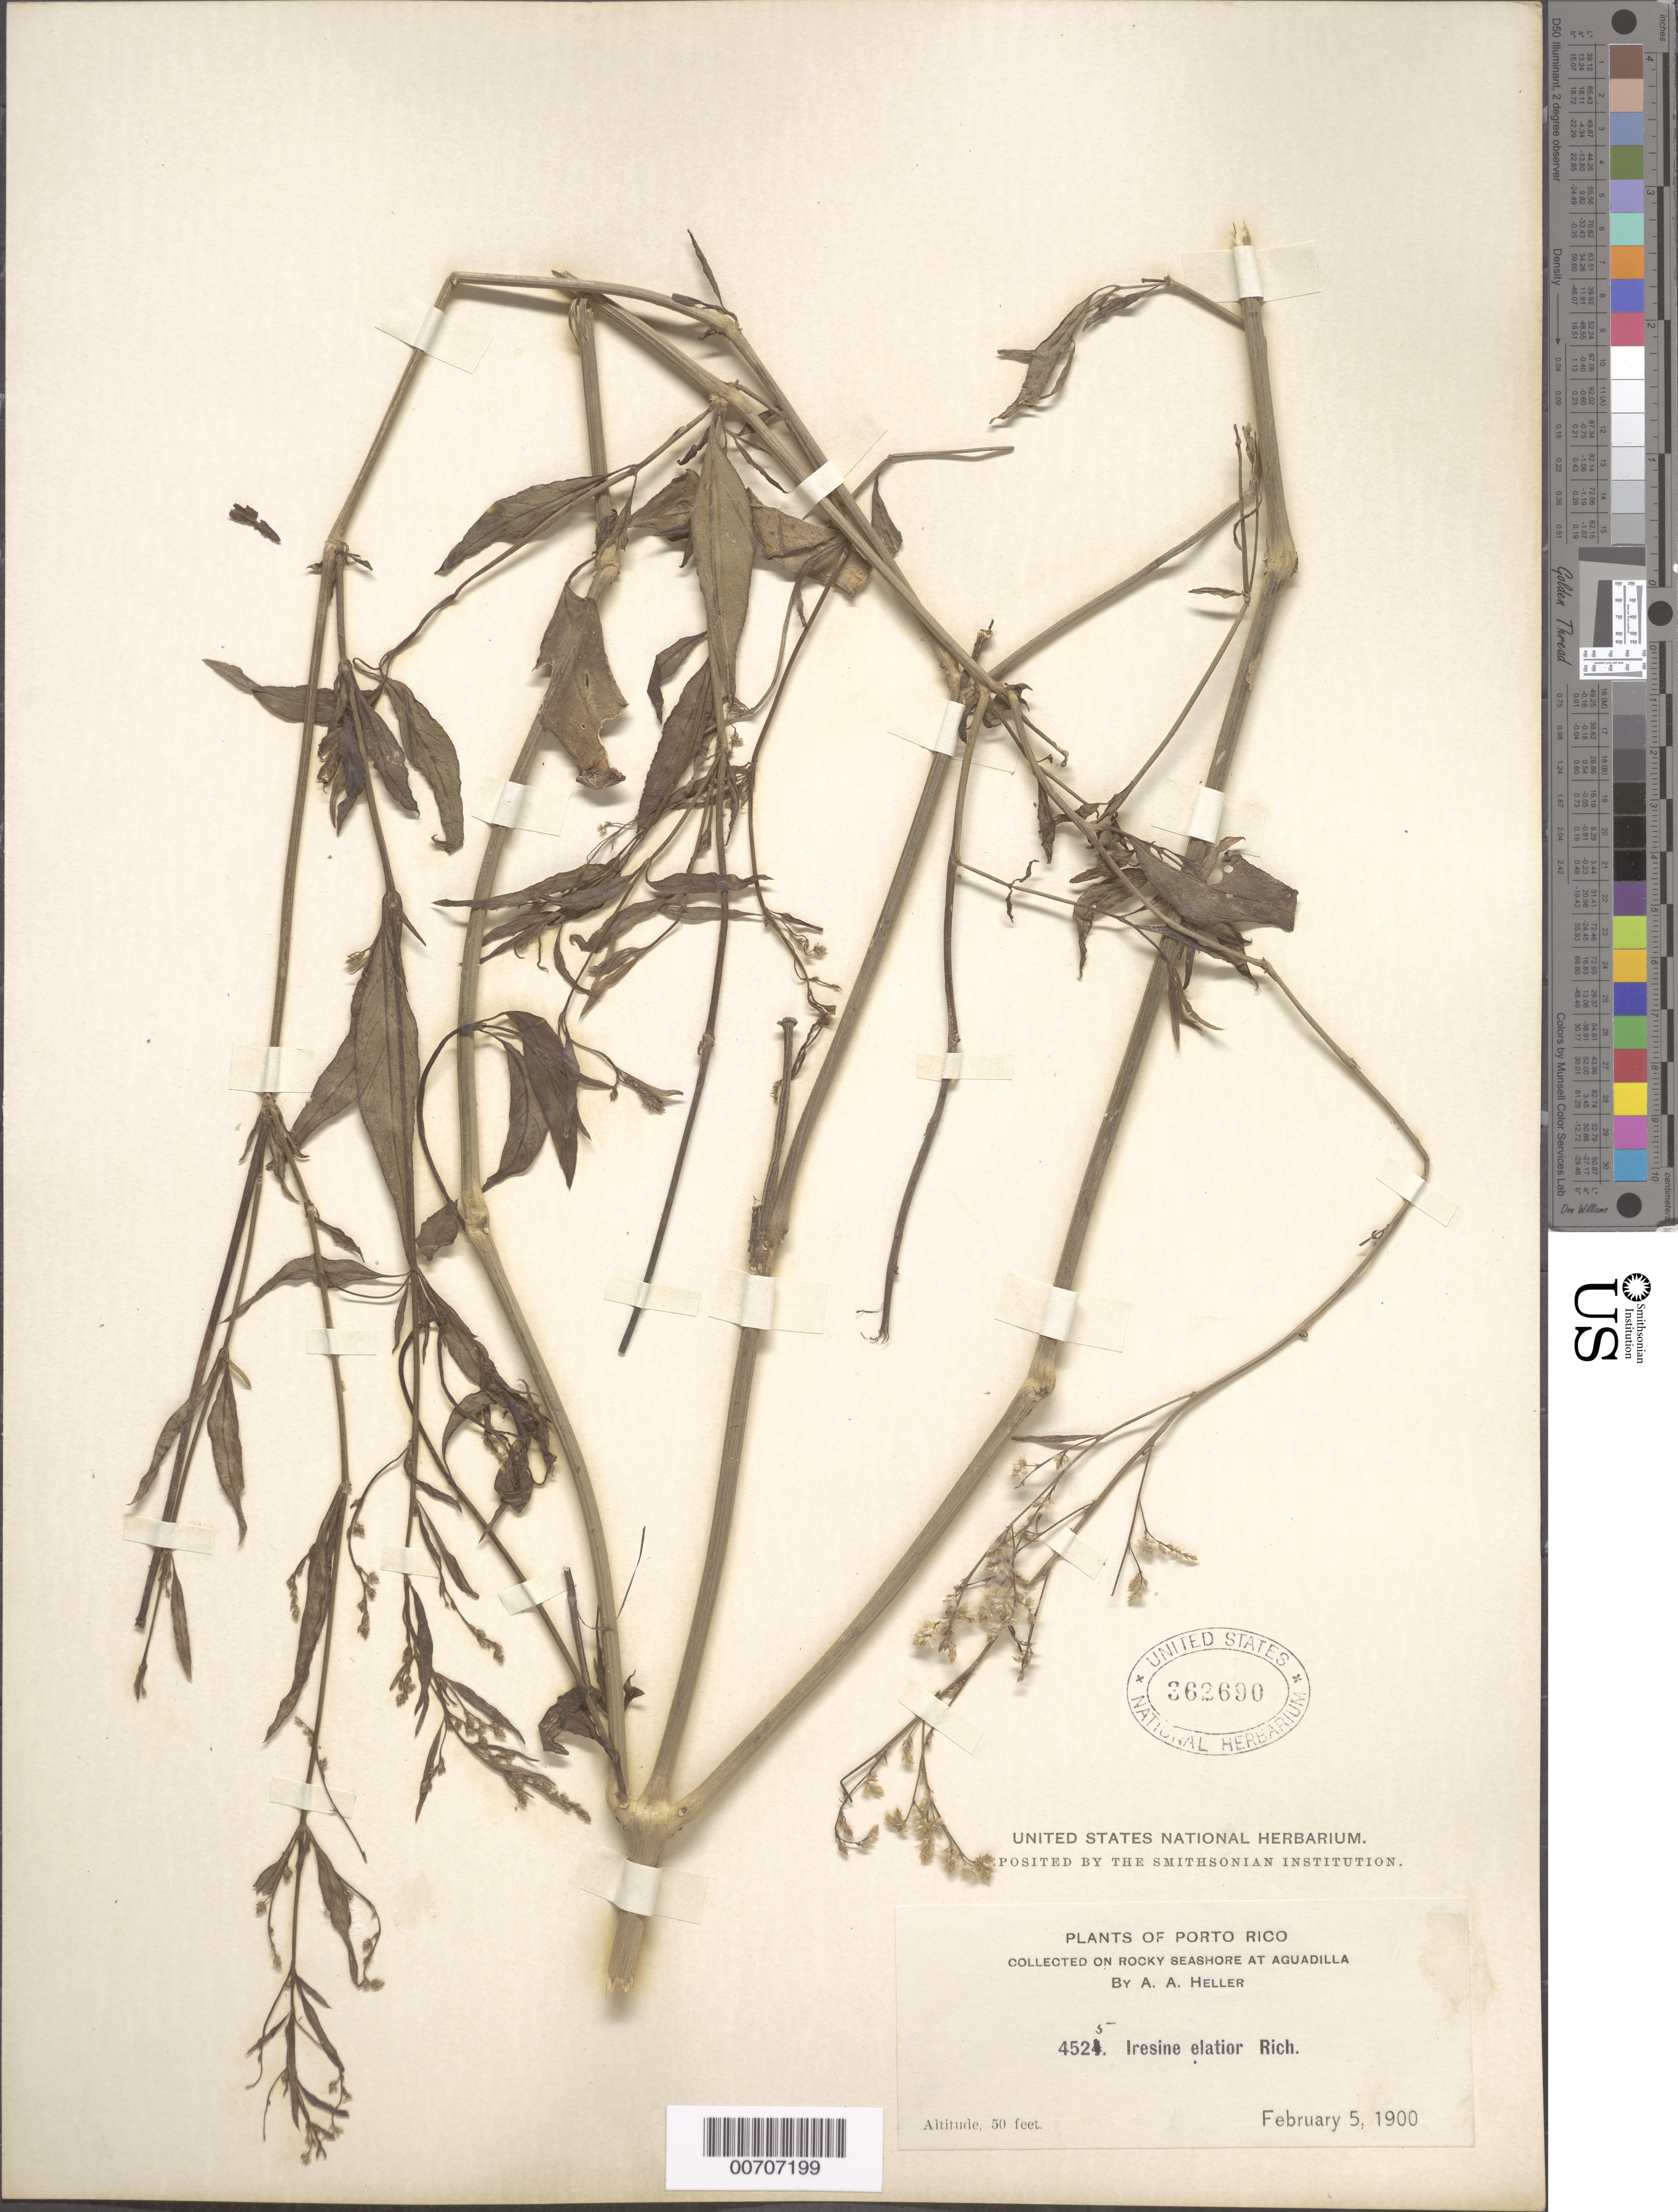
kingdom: Plantae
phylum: Tracheophyta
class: Magnoliopsida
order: Caryophyllales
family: Amaranthaceae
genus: Iresine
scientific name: Iresine elatior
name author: Rich. ex Willd.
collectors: A. A. Heller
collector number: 4525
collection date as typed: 05 Feb 1900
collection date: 1900-02-05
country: Puerto Rico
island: Greater Antilles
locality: Aguadilla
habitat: Rocky seashore at Aguadilla.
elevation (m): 15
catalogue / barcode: US 362690